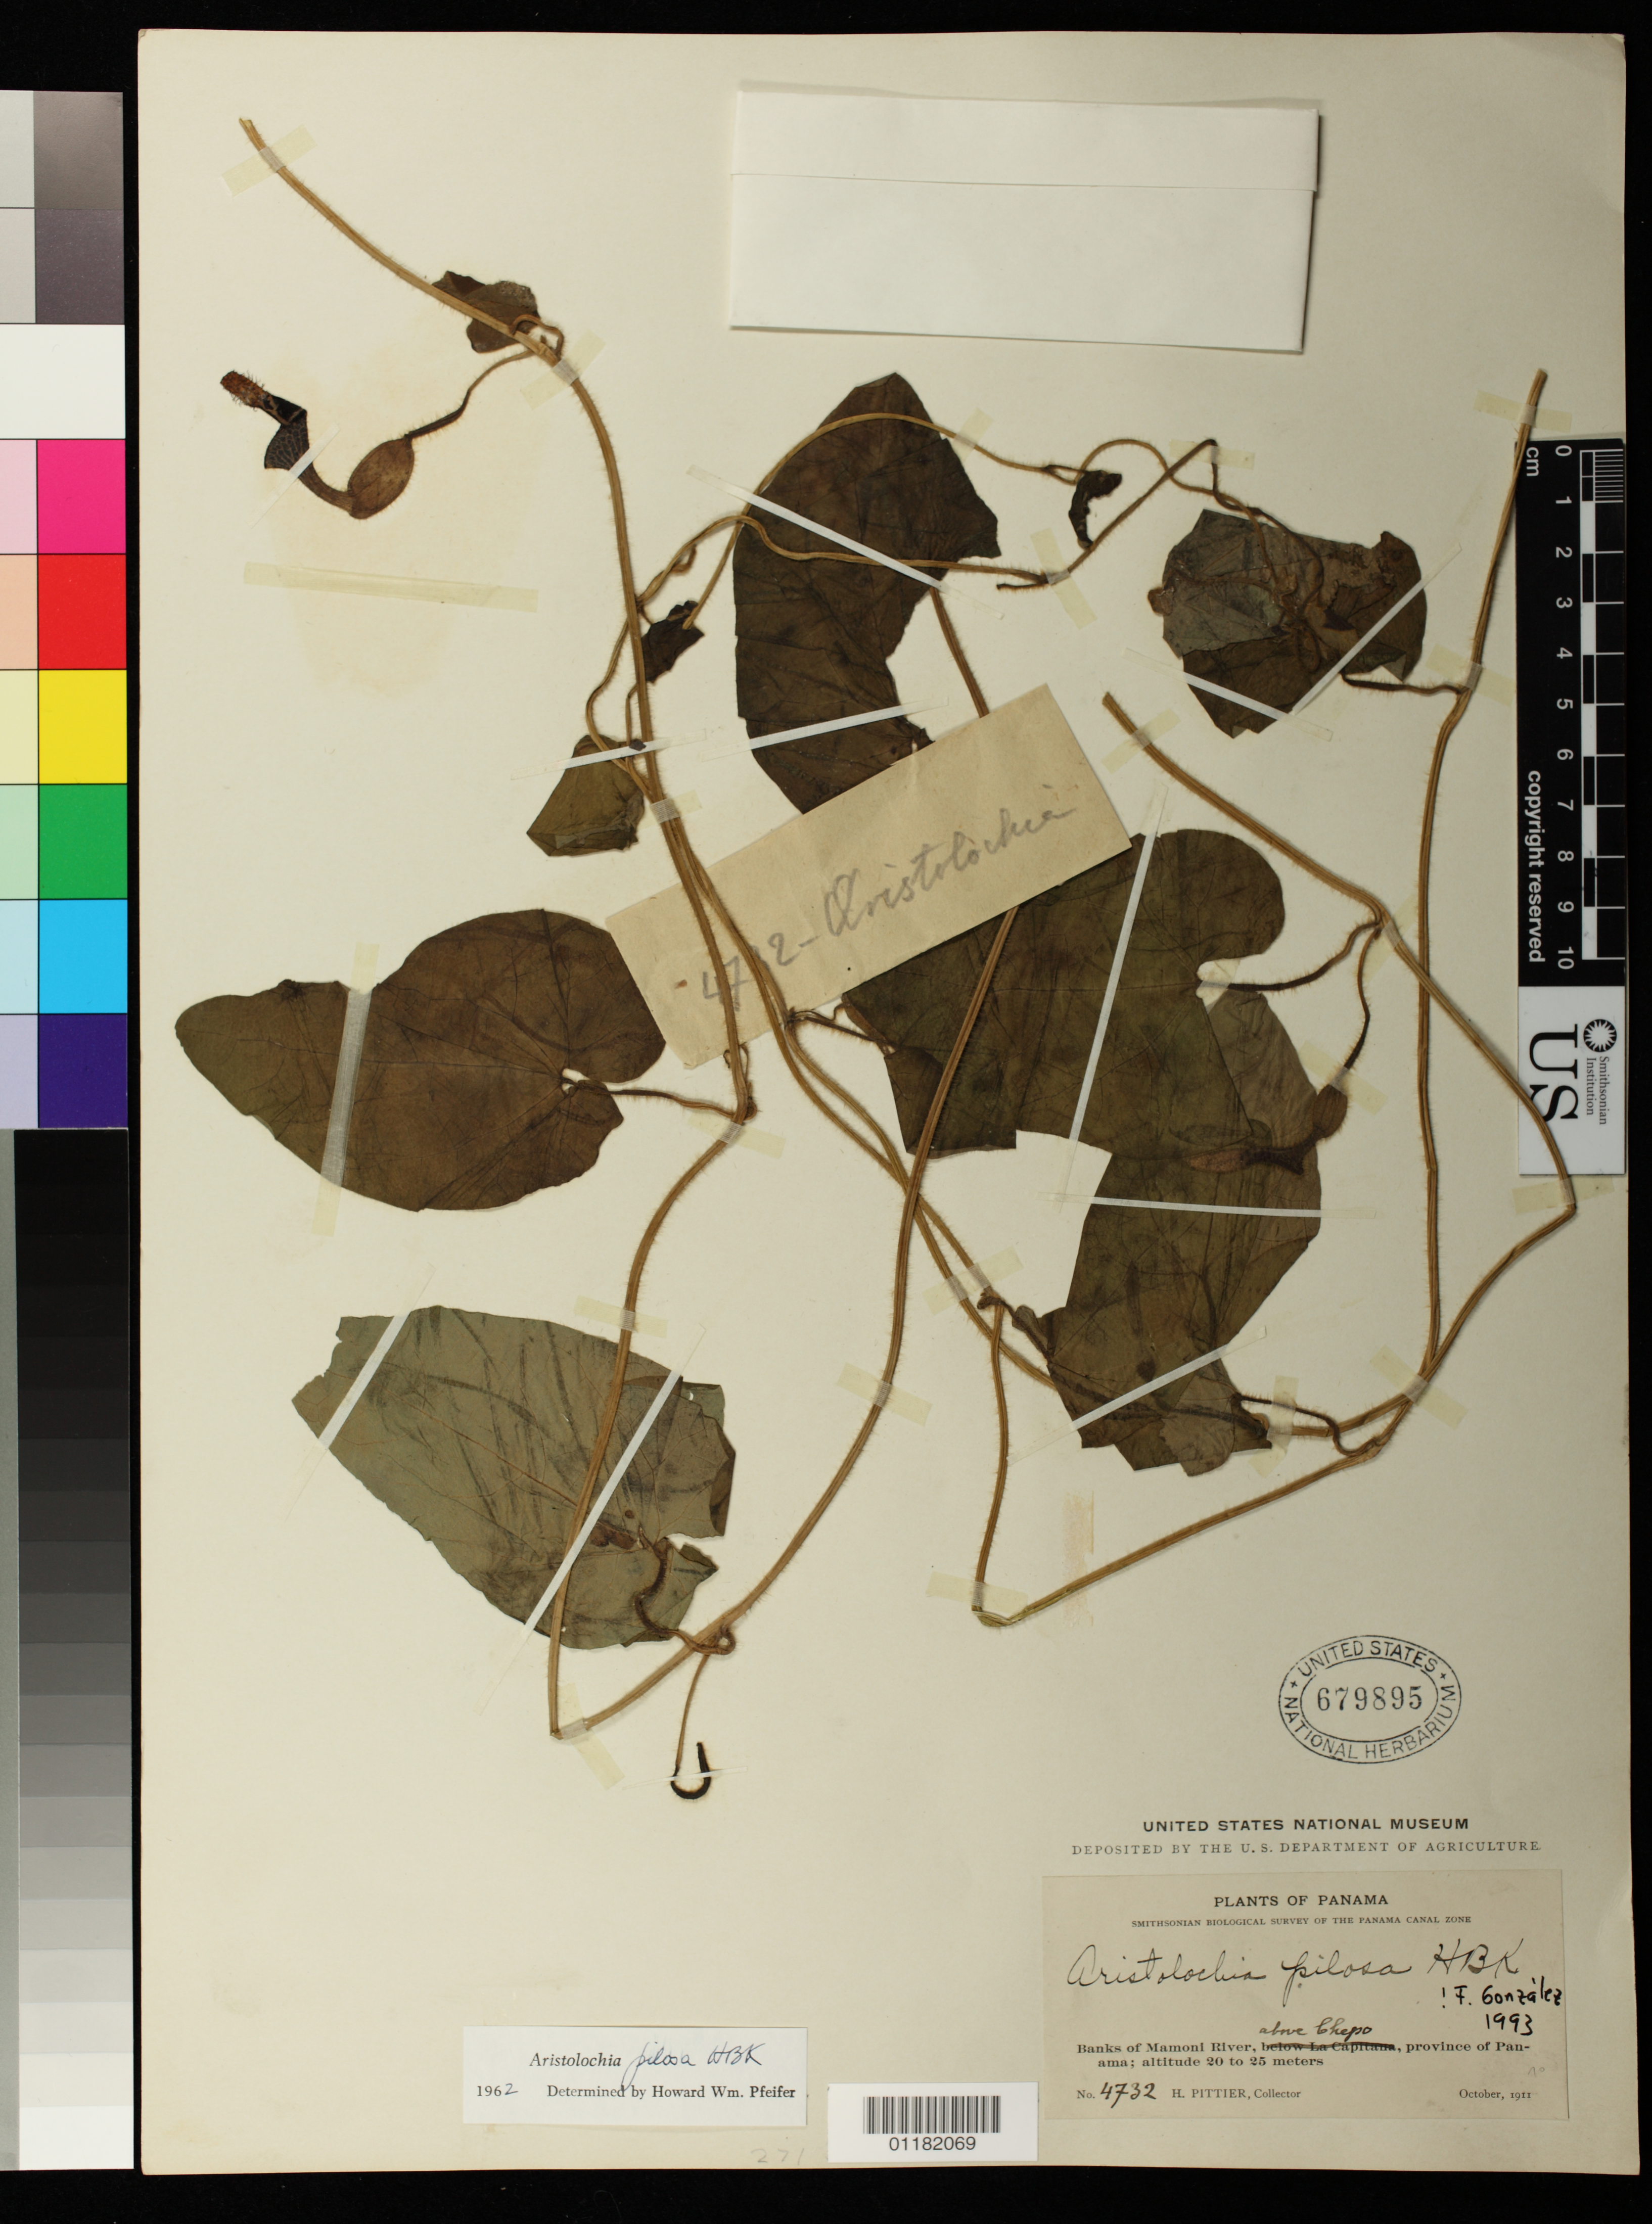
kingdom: Plantae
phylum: Tracheophyta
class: Magnoliopsida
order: Piperales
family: Aristolochiaceae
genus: Aristolochia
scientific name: Aristolochia pilosa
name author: Kunth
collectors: H. F. Pittier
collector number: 4732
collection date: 1911-10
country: Panama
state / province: Panamá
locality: Banks of Marmoni River, above Chepo.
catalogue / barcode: US 679895